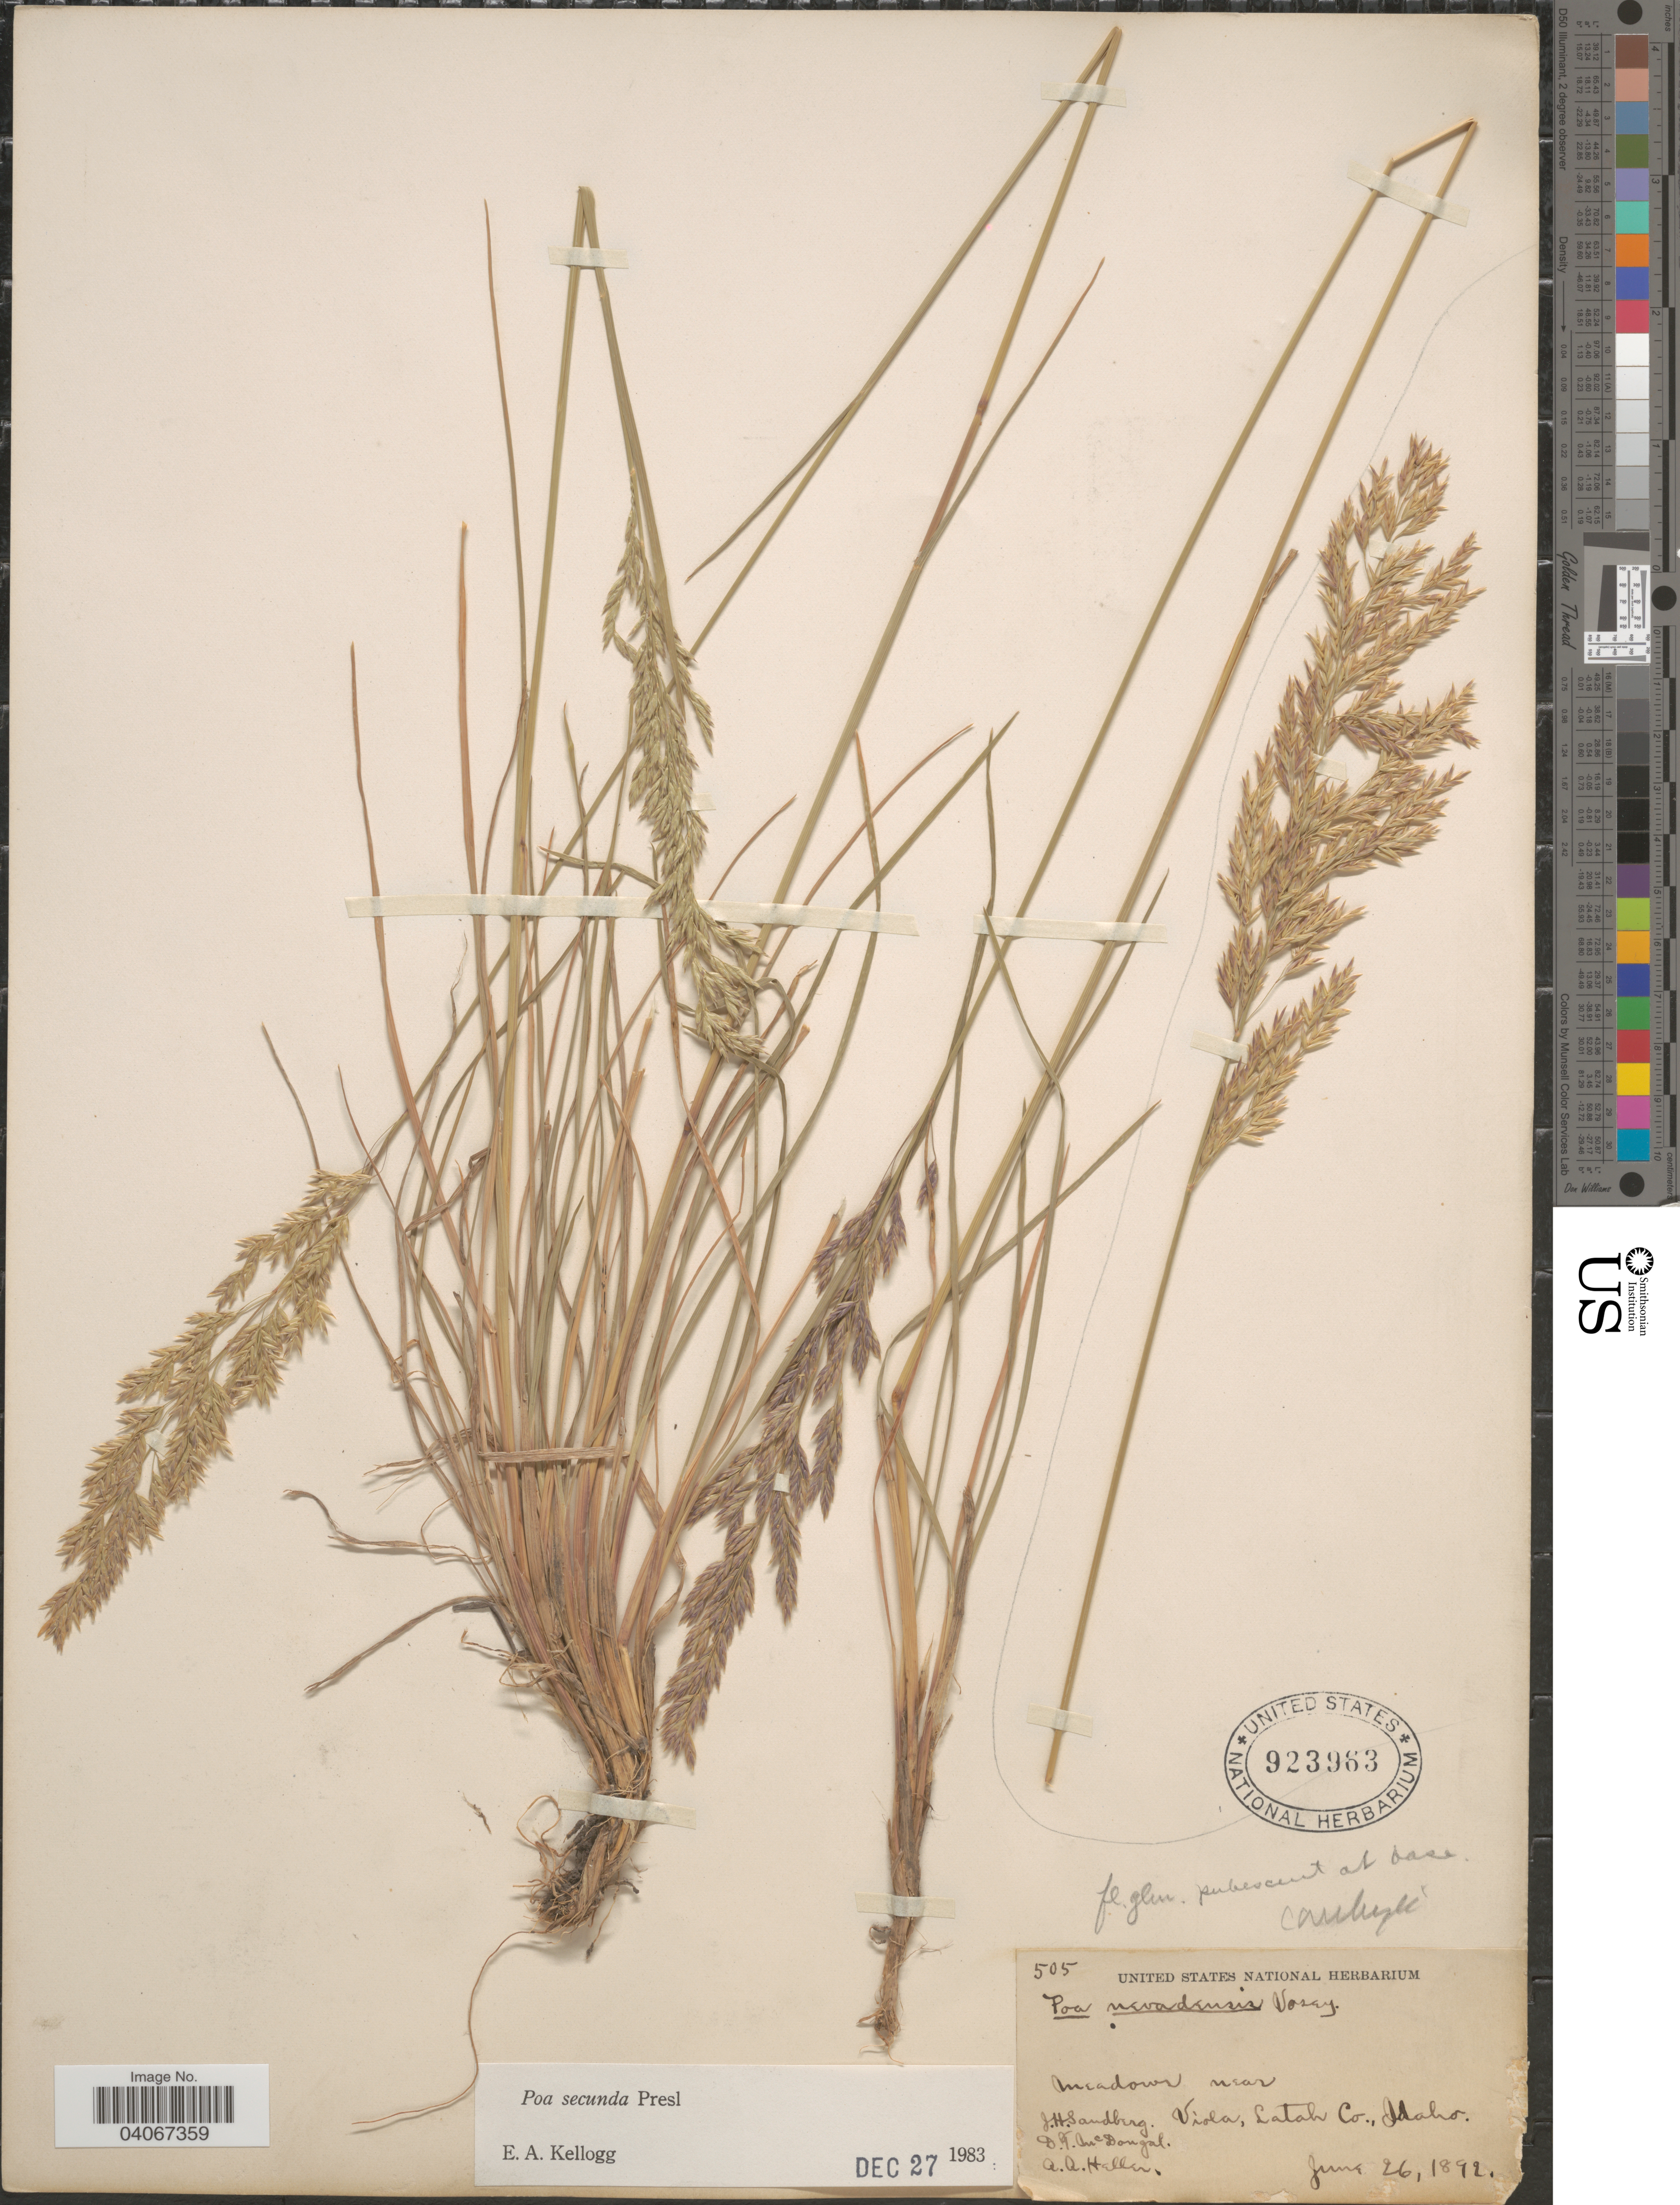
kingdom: Plantae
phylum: Tracheophyta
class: Liliopsida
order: Poales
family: Poaceae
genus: Poa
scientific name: Poa secunda subsp. secunda var. secunda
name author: J. Presl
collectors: J. H. Sandberg, D. McDougal & A. A. Heller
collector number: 505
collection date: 1892-06-26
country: United States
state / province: Idaho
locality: Meadows near Viola, Latah Co.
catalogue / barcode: US 923963